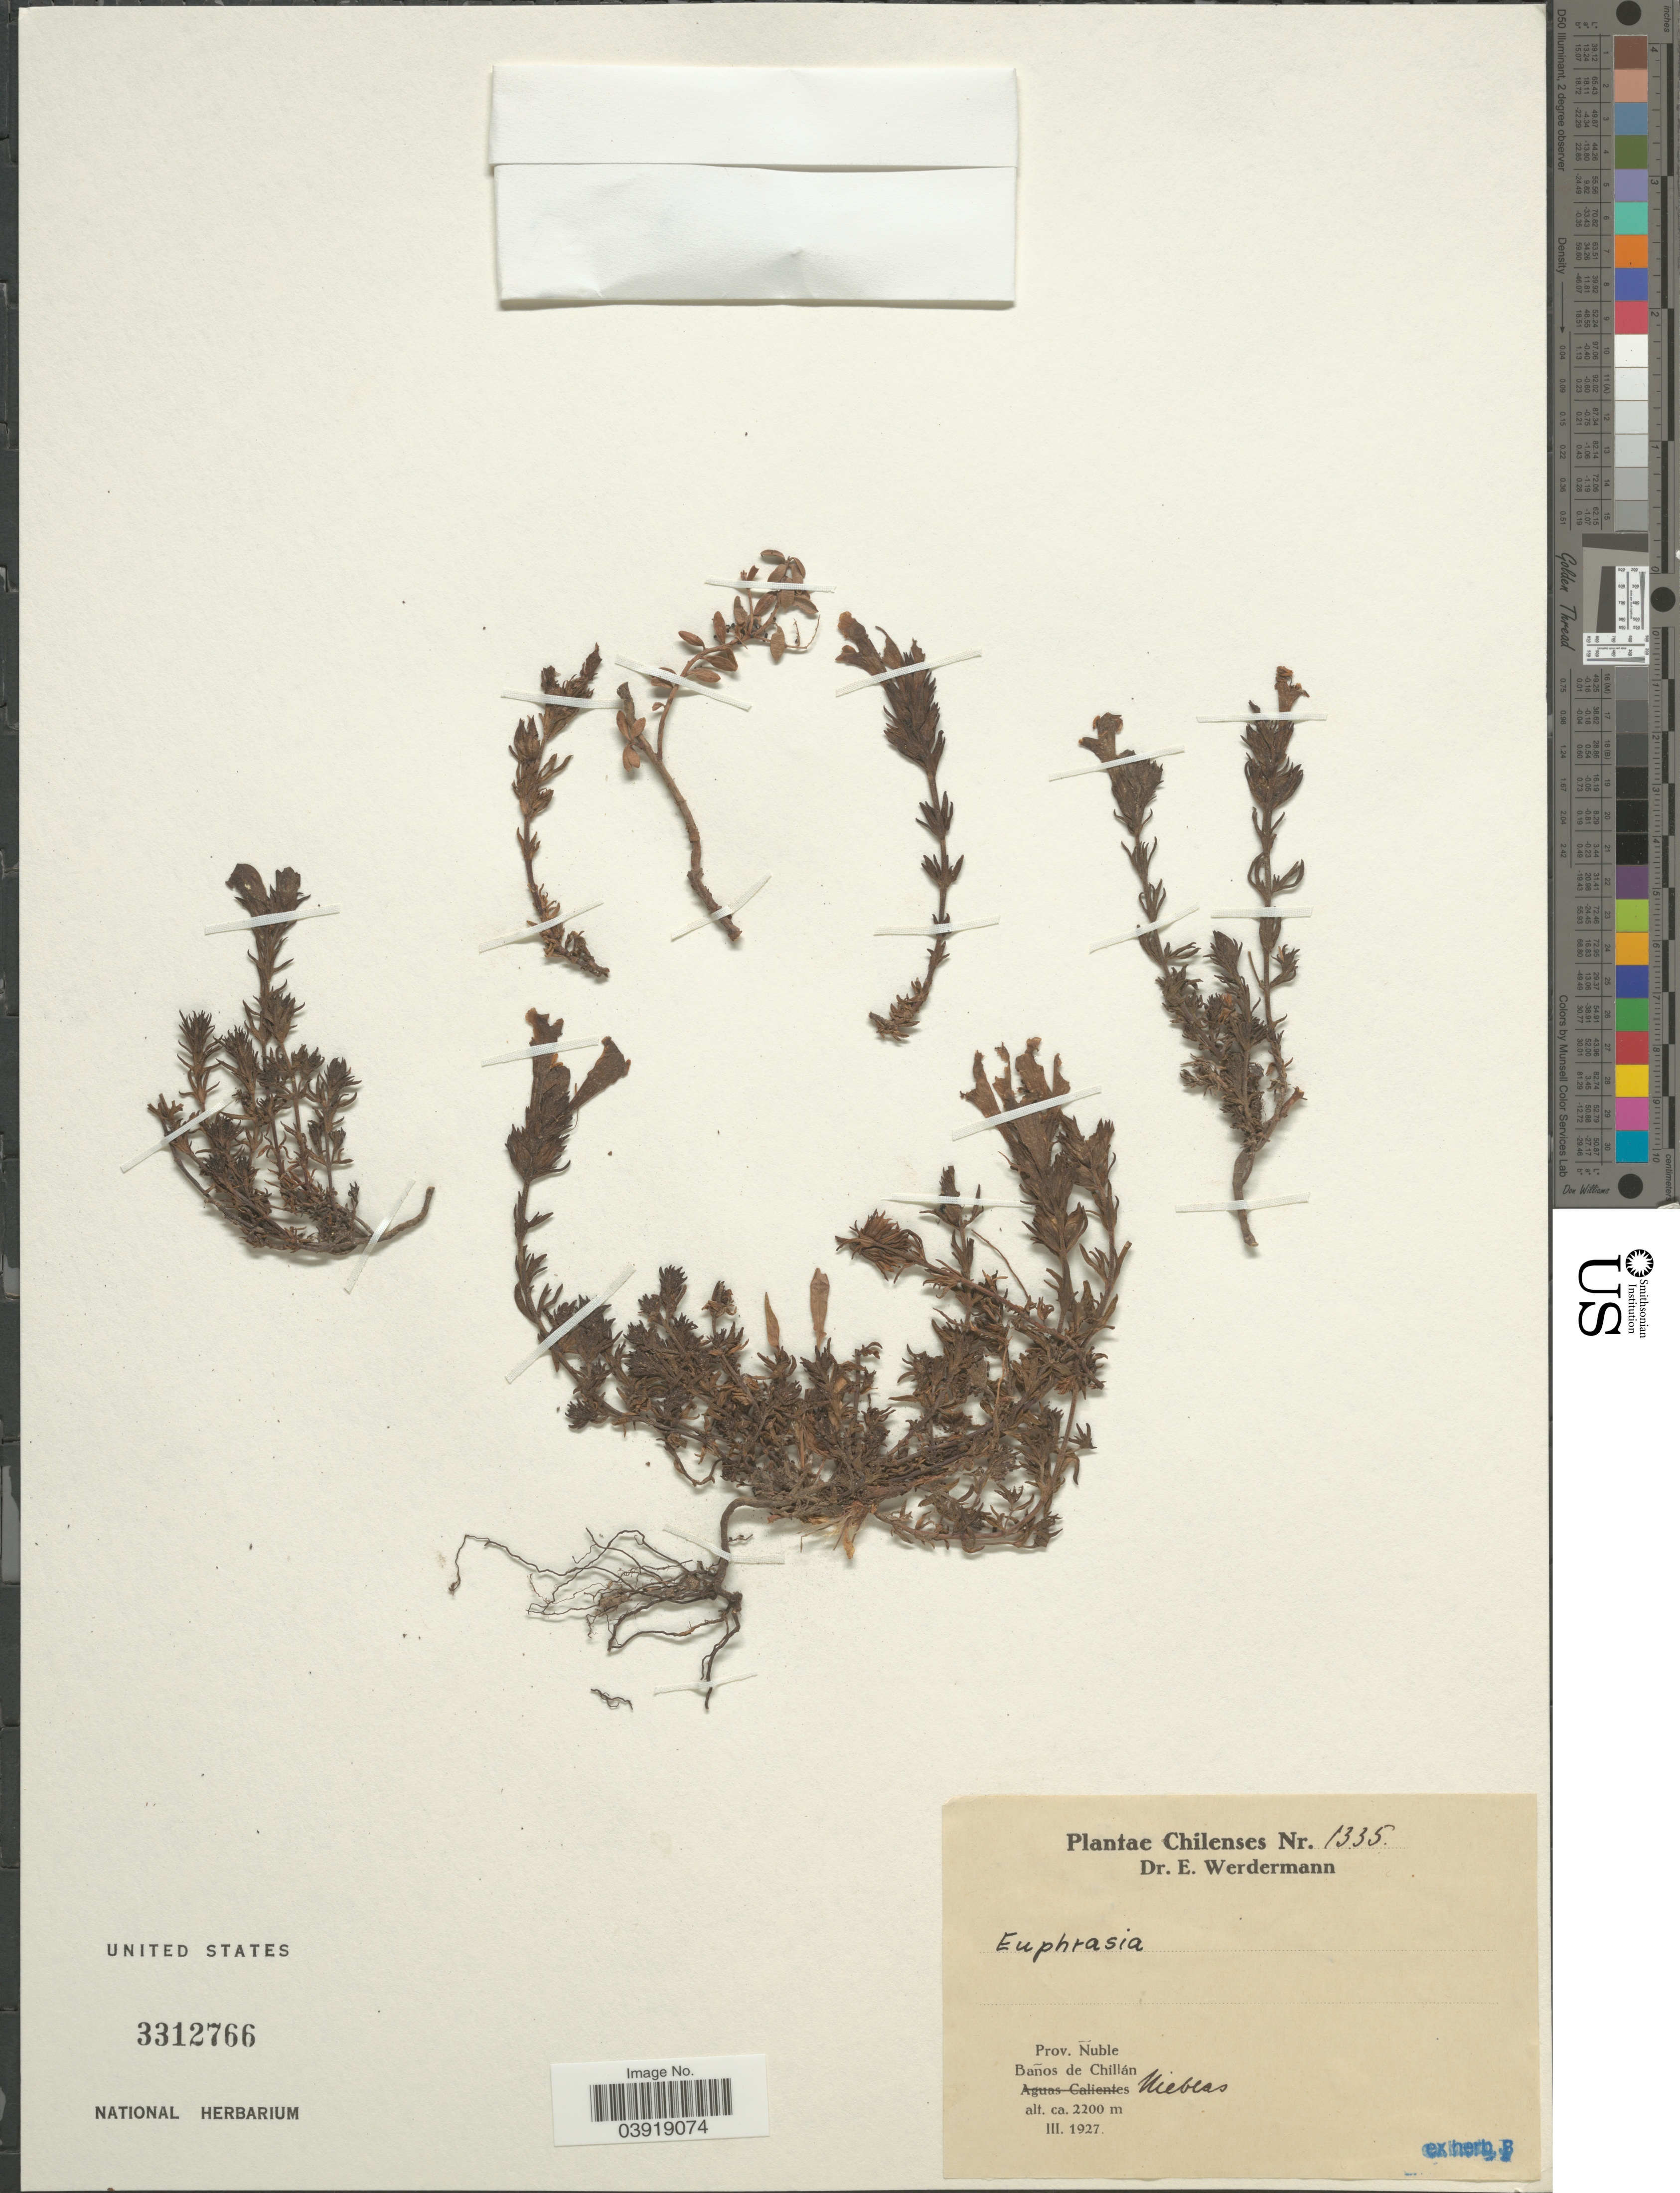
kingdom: Plantae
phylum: Tracheophyta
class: Magnoliopsida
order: Lamiales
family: Orobanchaceae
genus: Euphrasia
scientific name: Euphrasia sp.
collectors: E. Werdermann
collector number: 1335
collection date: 1927-03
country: Chile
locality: Prov. Ñuble. Baños de Chillán. Nieblas.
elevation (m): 2200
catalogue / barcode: US 3312766